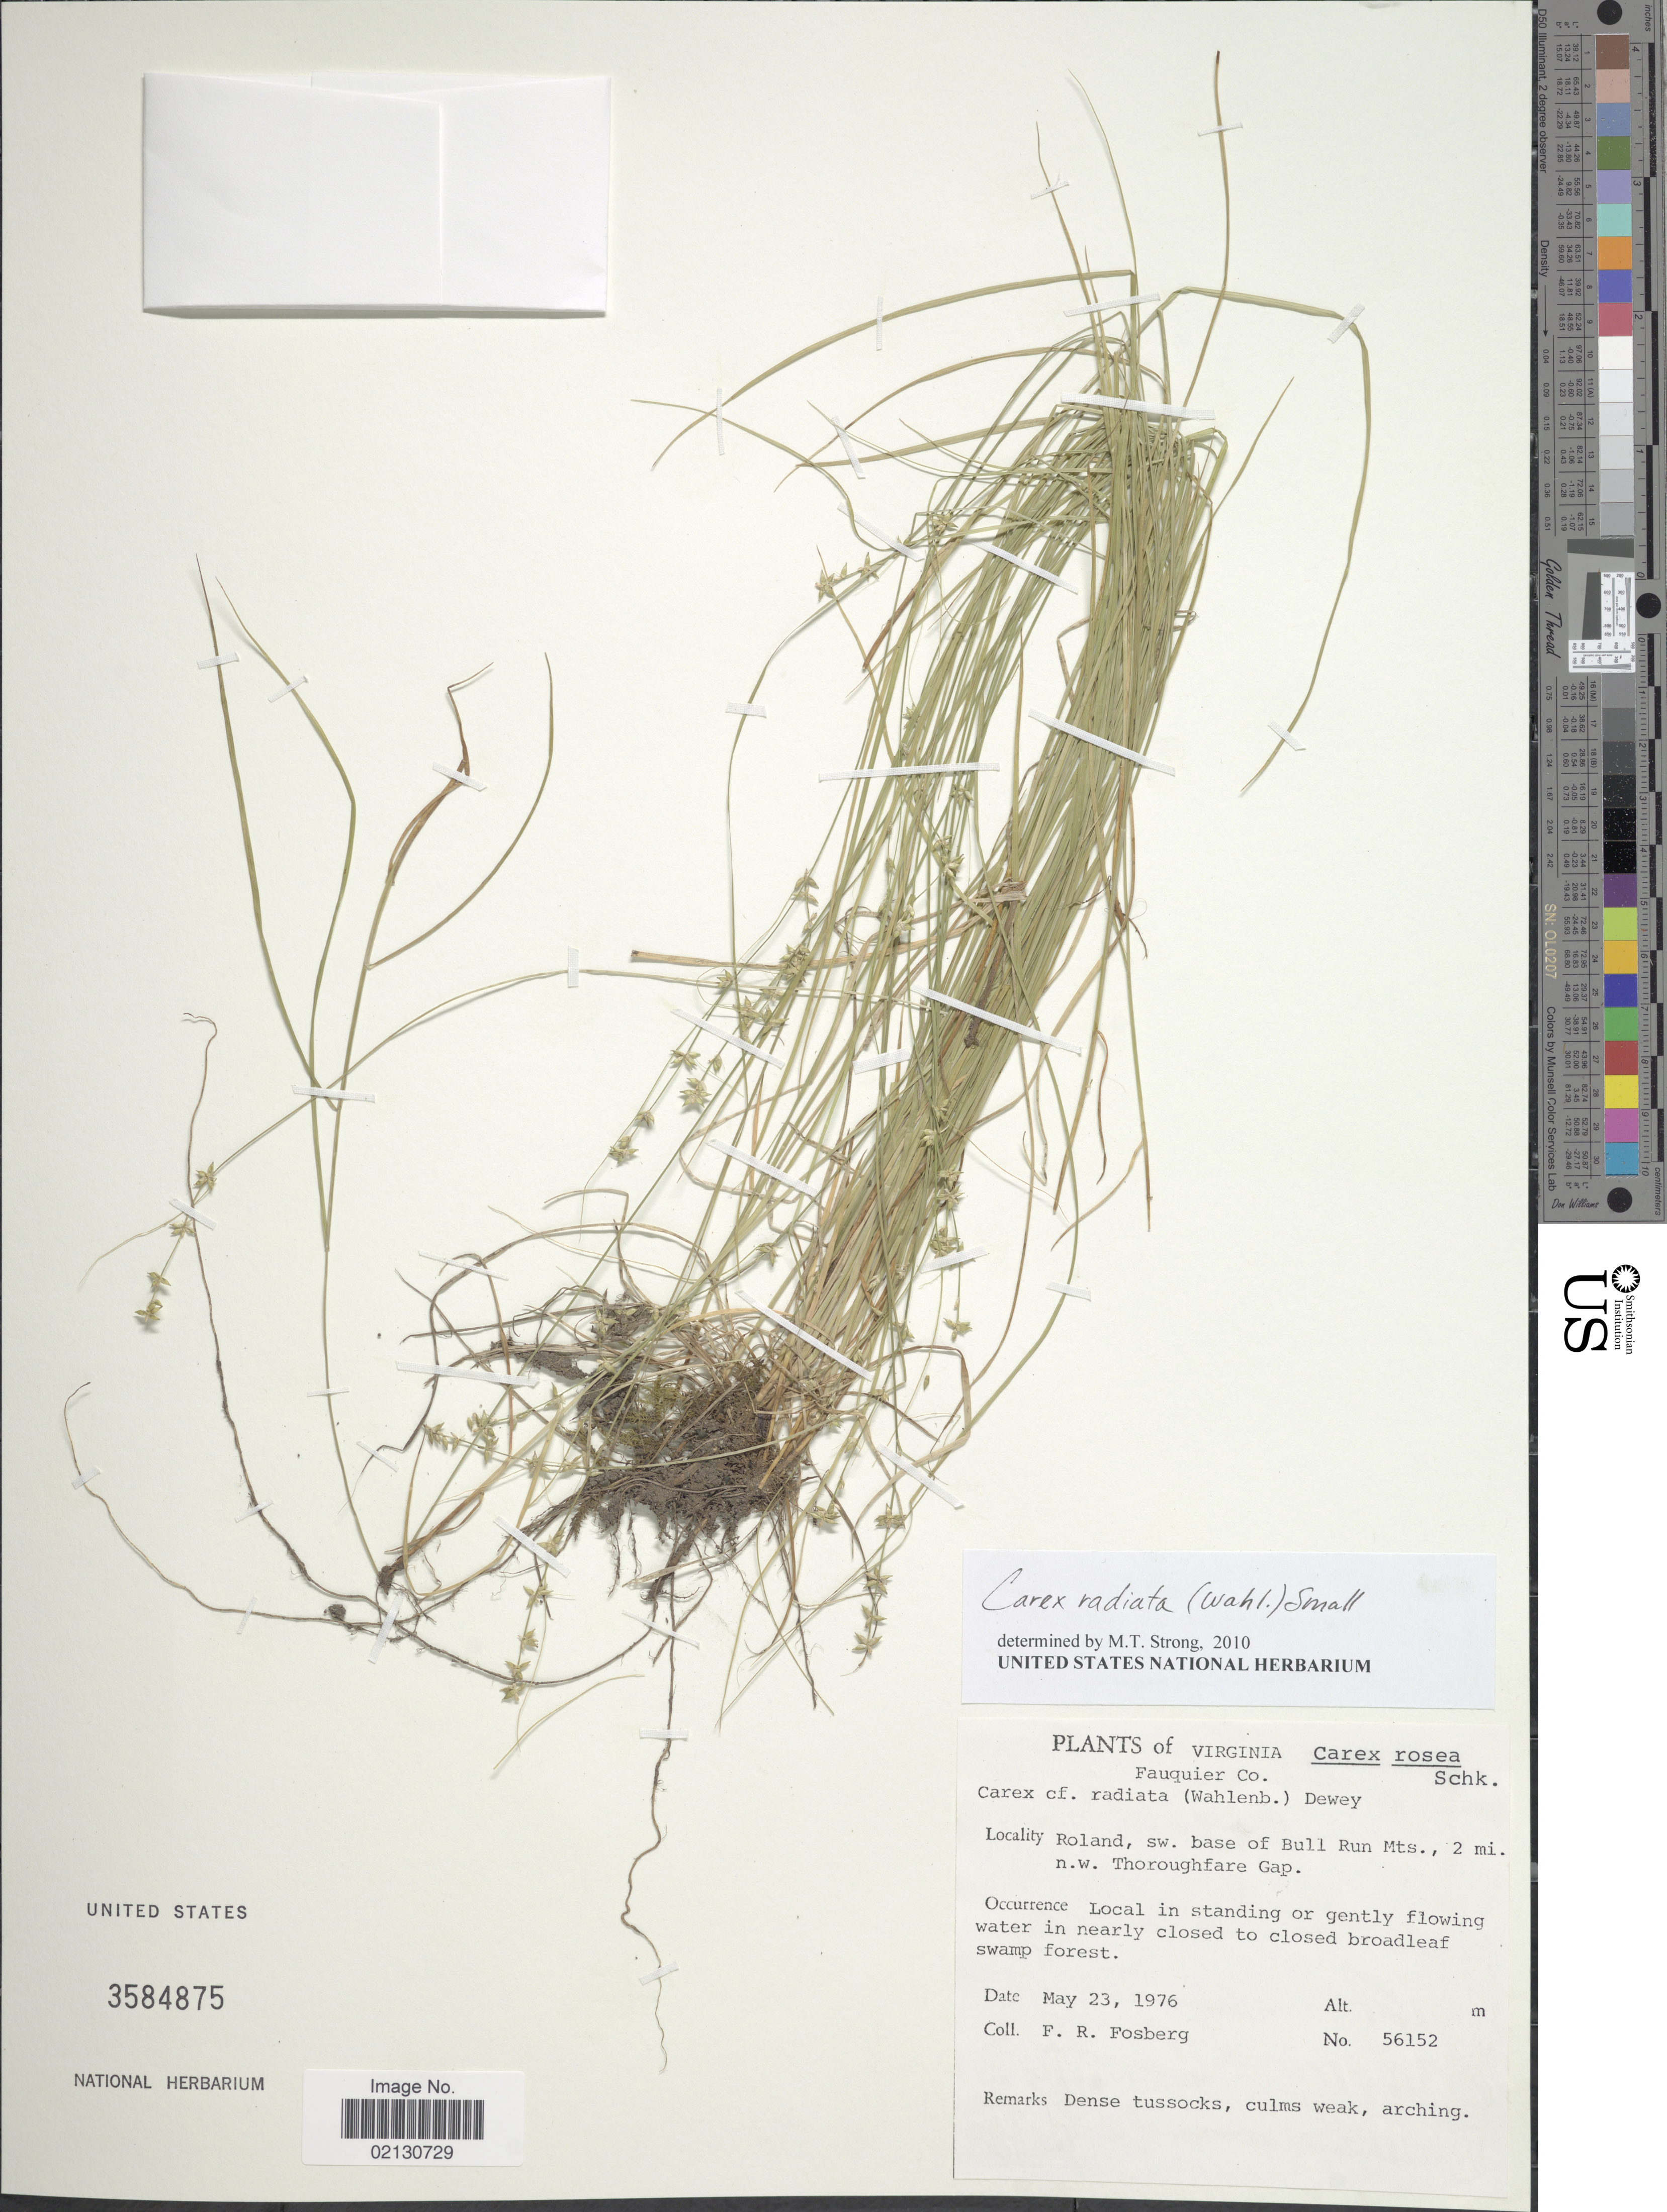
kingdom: Plantae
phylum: Tracheophyta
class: Liliopsida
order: Poales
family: Cyperaceae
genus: Carex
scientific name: Carex radiata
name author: (Wahlenb.) Small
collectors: F. R. Fosberg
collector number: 56152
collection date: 1976-05-23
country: United States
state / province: Virginia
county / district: Fauquier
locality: Roland, sw. base of Bull Run Mts., 2 mi. n.w. Thoroughfare Gap. Frauguier Co.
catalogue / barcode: US 3584875